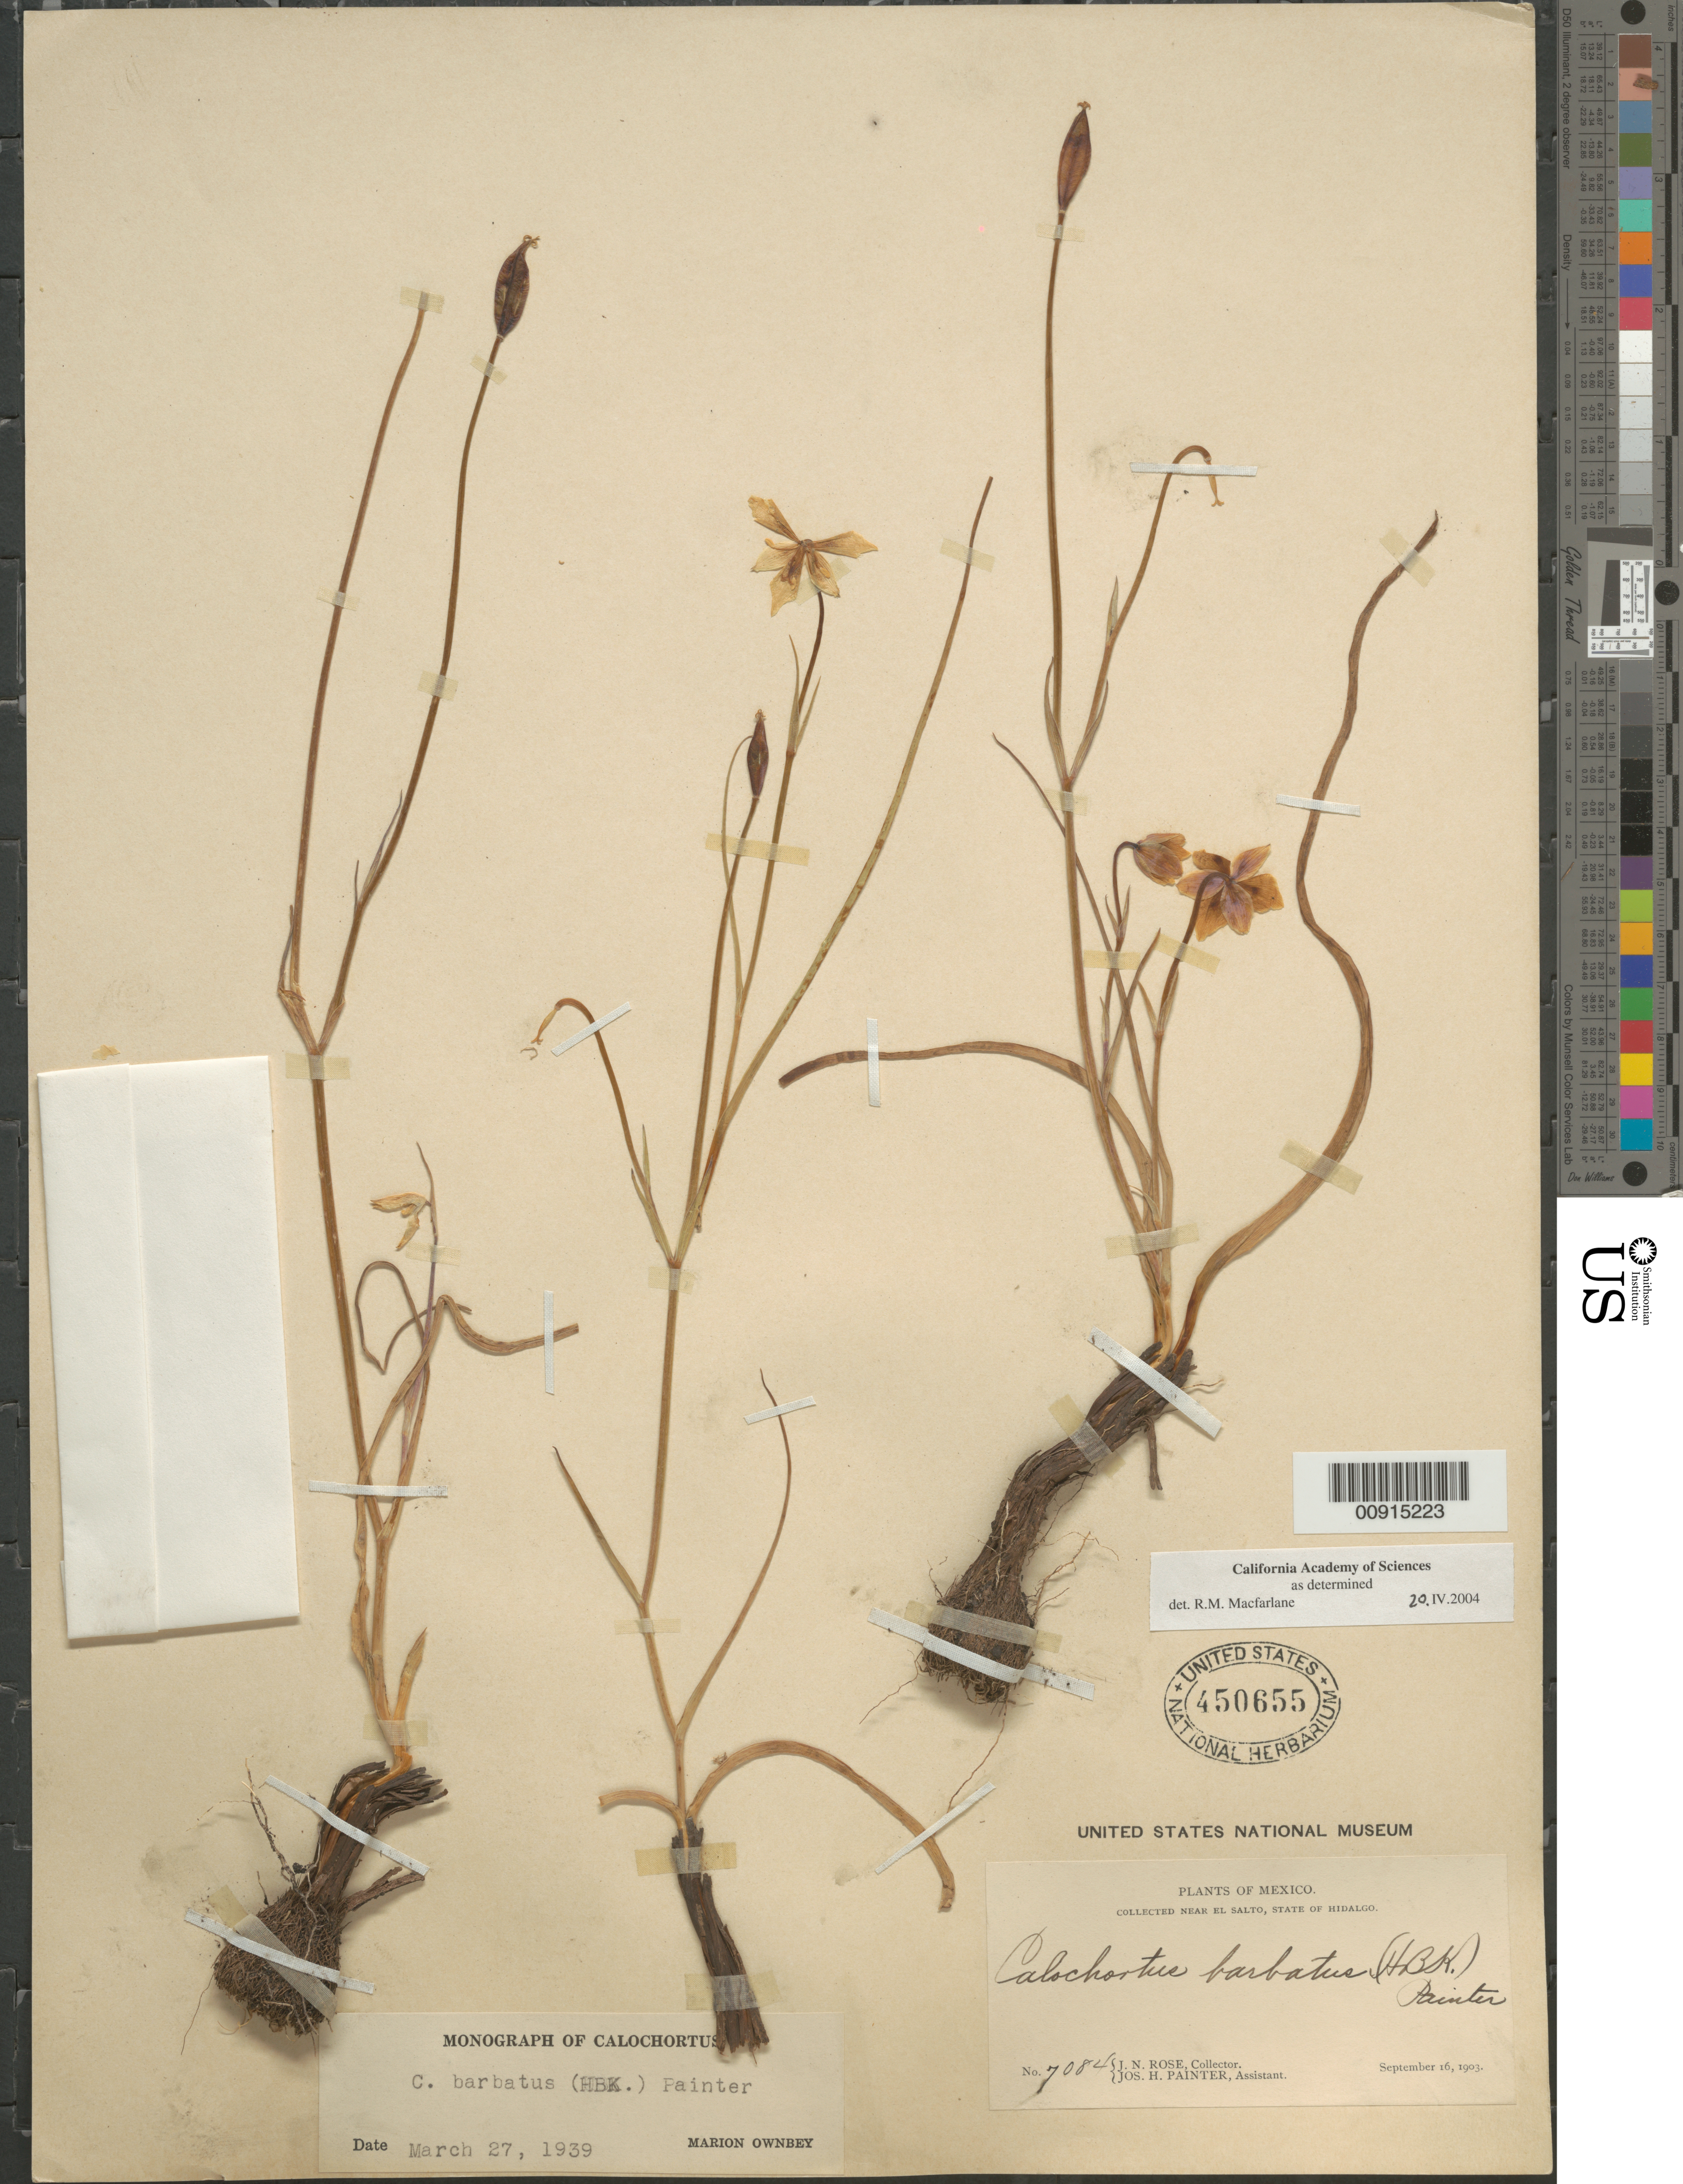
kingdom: Plantae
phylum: Tracheophyta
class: Liliopsida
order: Liliales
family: Liliaceae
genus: Calochortus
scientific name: Calochortus barbatus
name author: (Kunth) J.H. Painter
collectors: J. N. Rose & J. H. Painter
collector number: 7084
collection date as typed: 16 Sep 1903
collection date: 1903-09-16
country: Mexico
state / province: Hidalgo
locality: Near El Salto, State of Hidalgo.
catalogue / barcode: US 450655